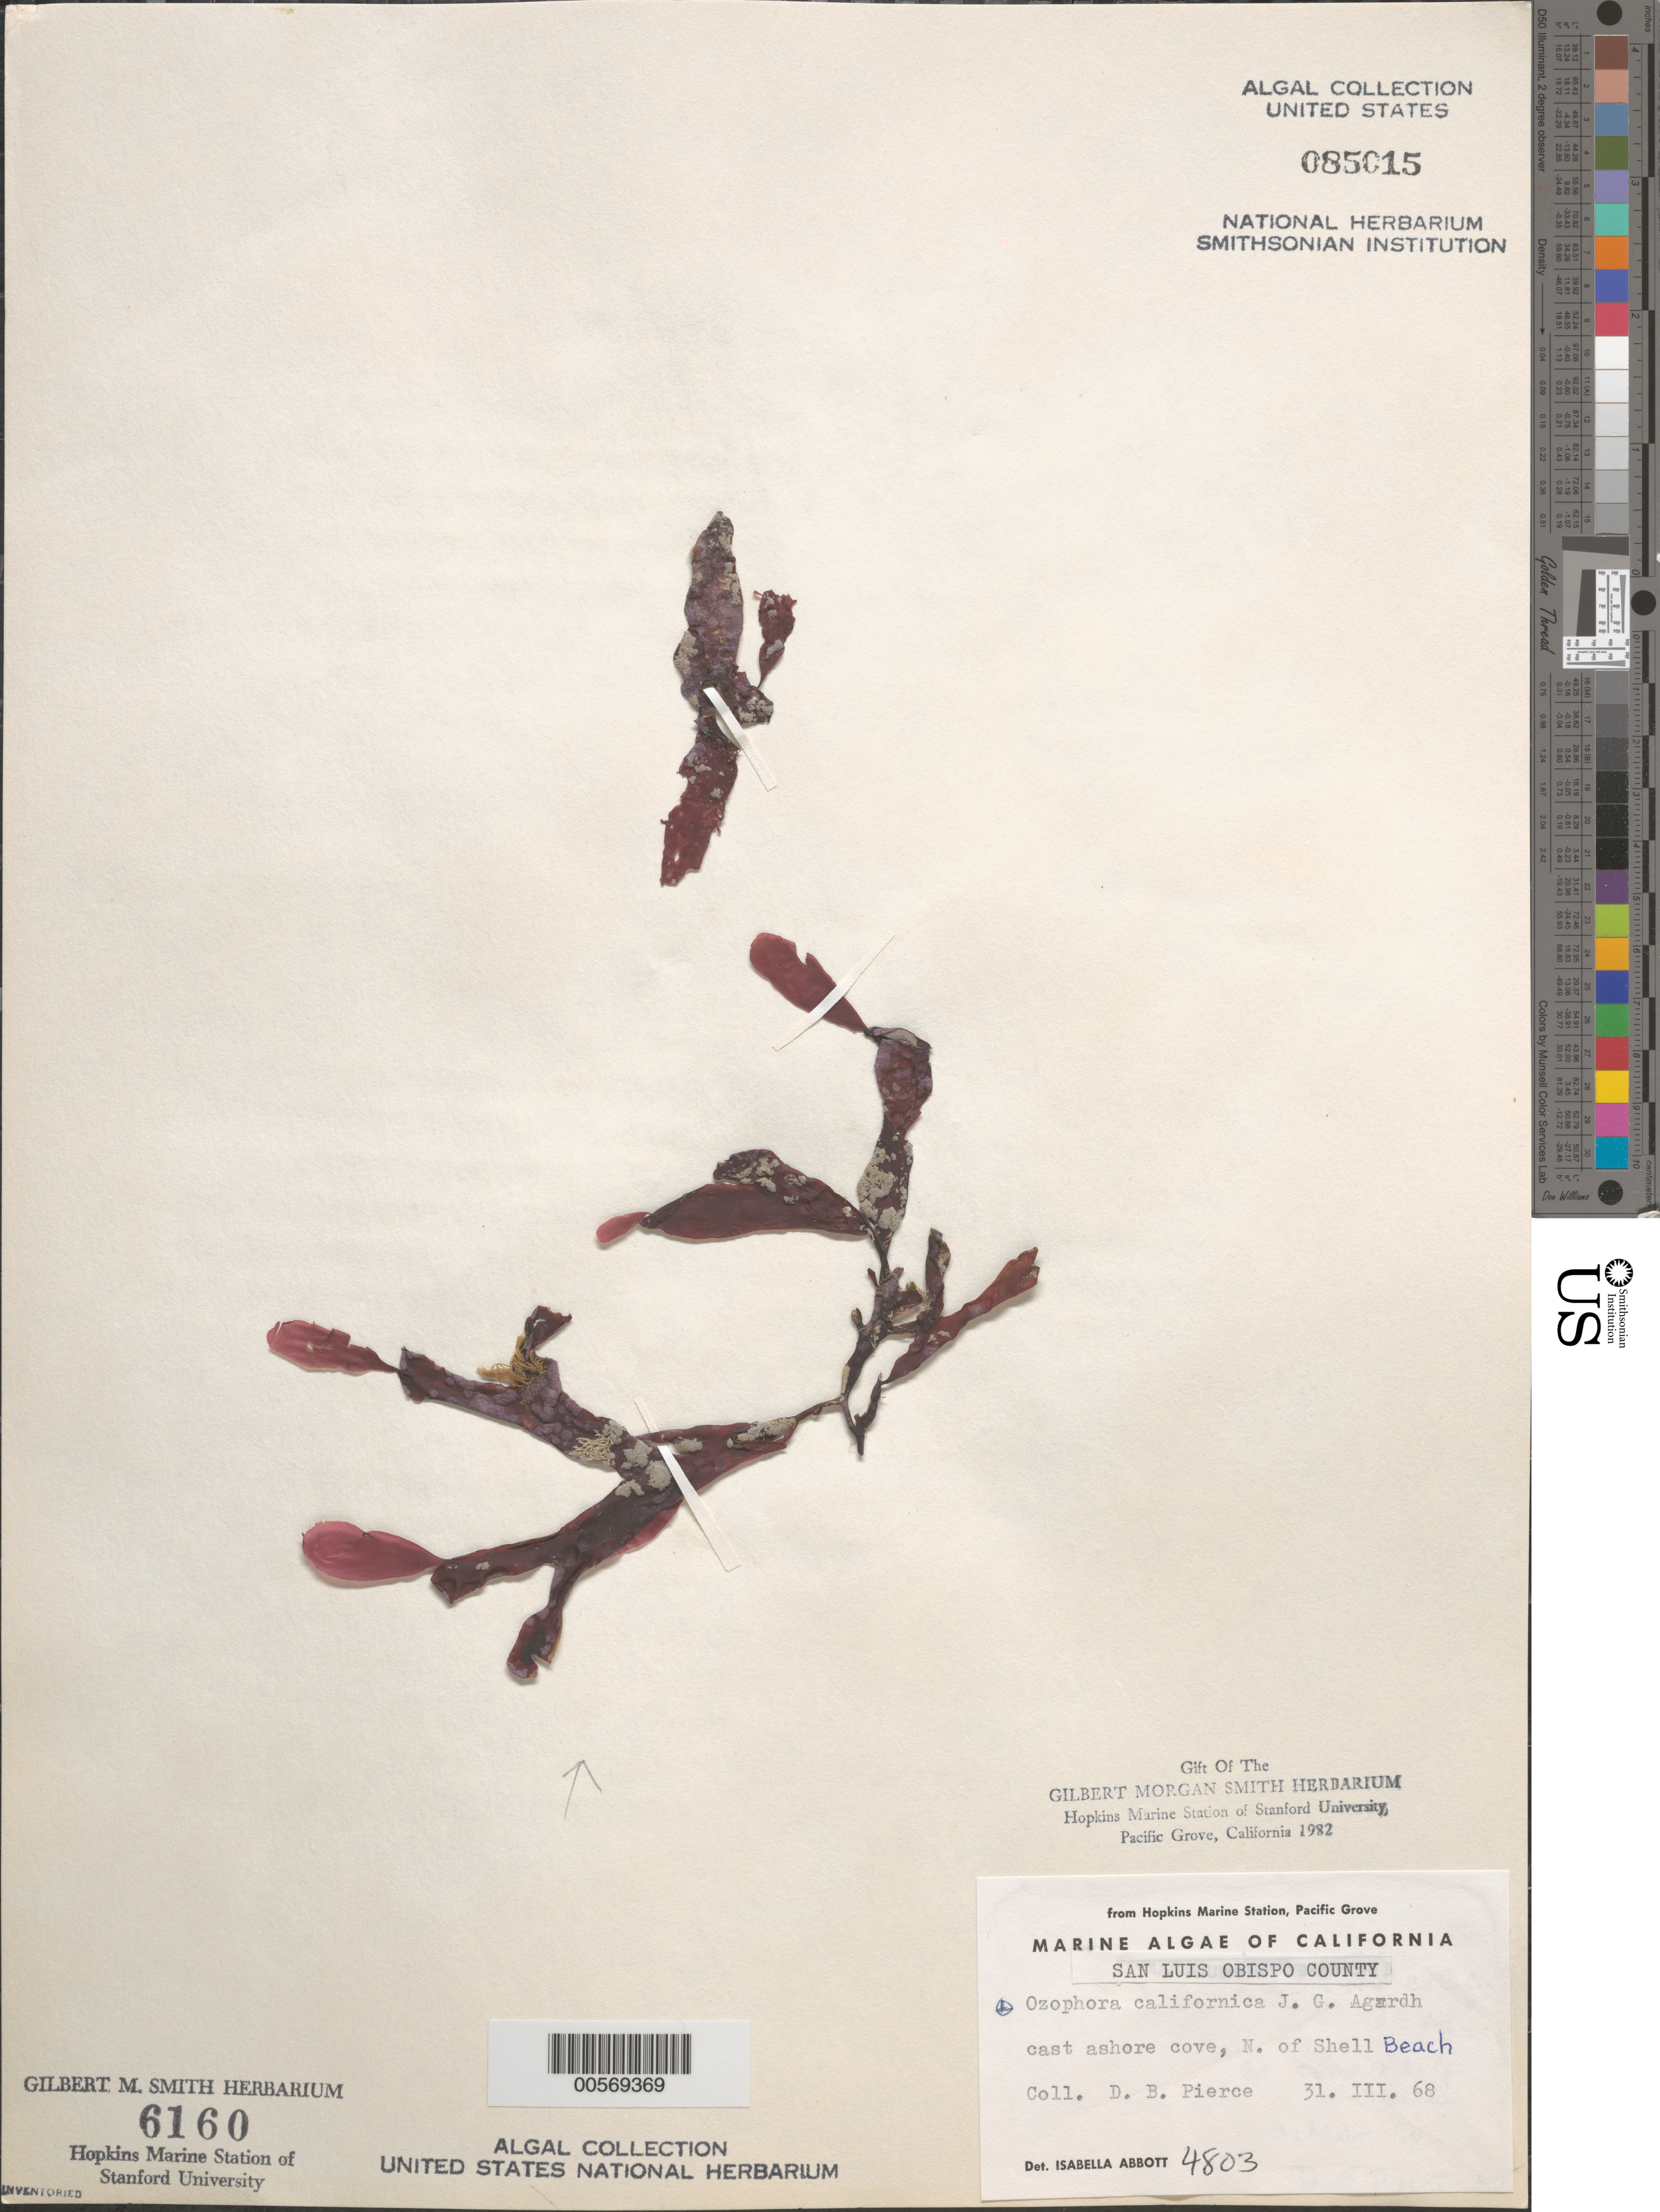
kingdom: Plantae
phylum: Rhodophyta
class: Florideophyceae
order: Gigartinales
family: Phyllophoraceae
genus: Ozophora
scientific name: Ozophora clevelandii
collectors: D. Pierce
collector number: IAA 4803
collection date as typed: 31 Mar 1968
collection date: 1968-03-31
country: United States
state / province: California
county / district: San Luis Obispo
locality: Cove north of Shell Beach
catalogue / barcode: US 85015